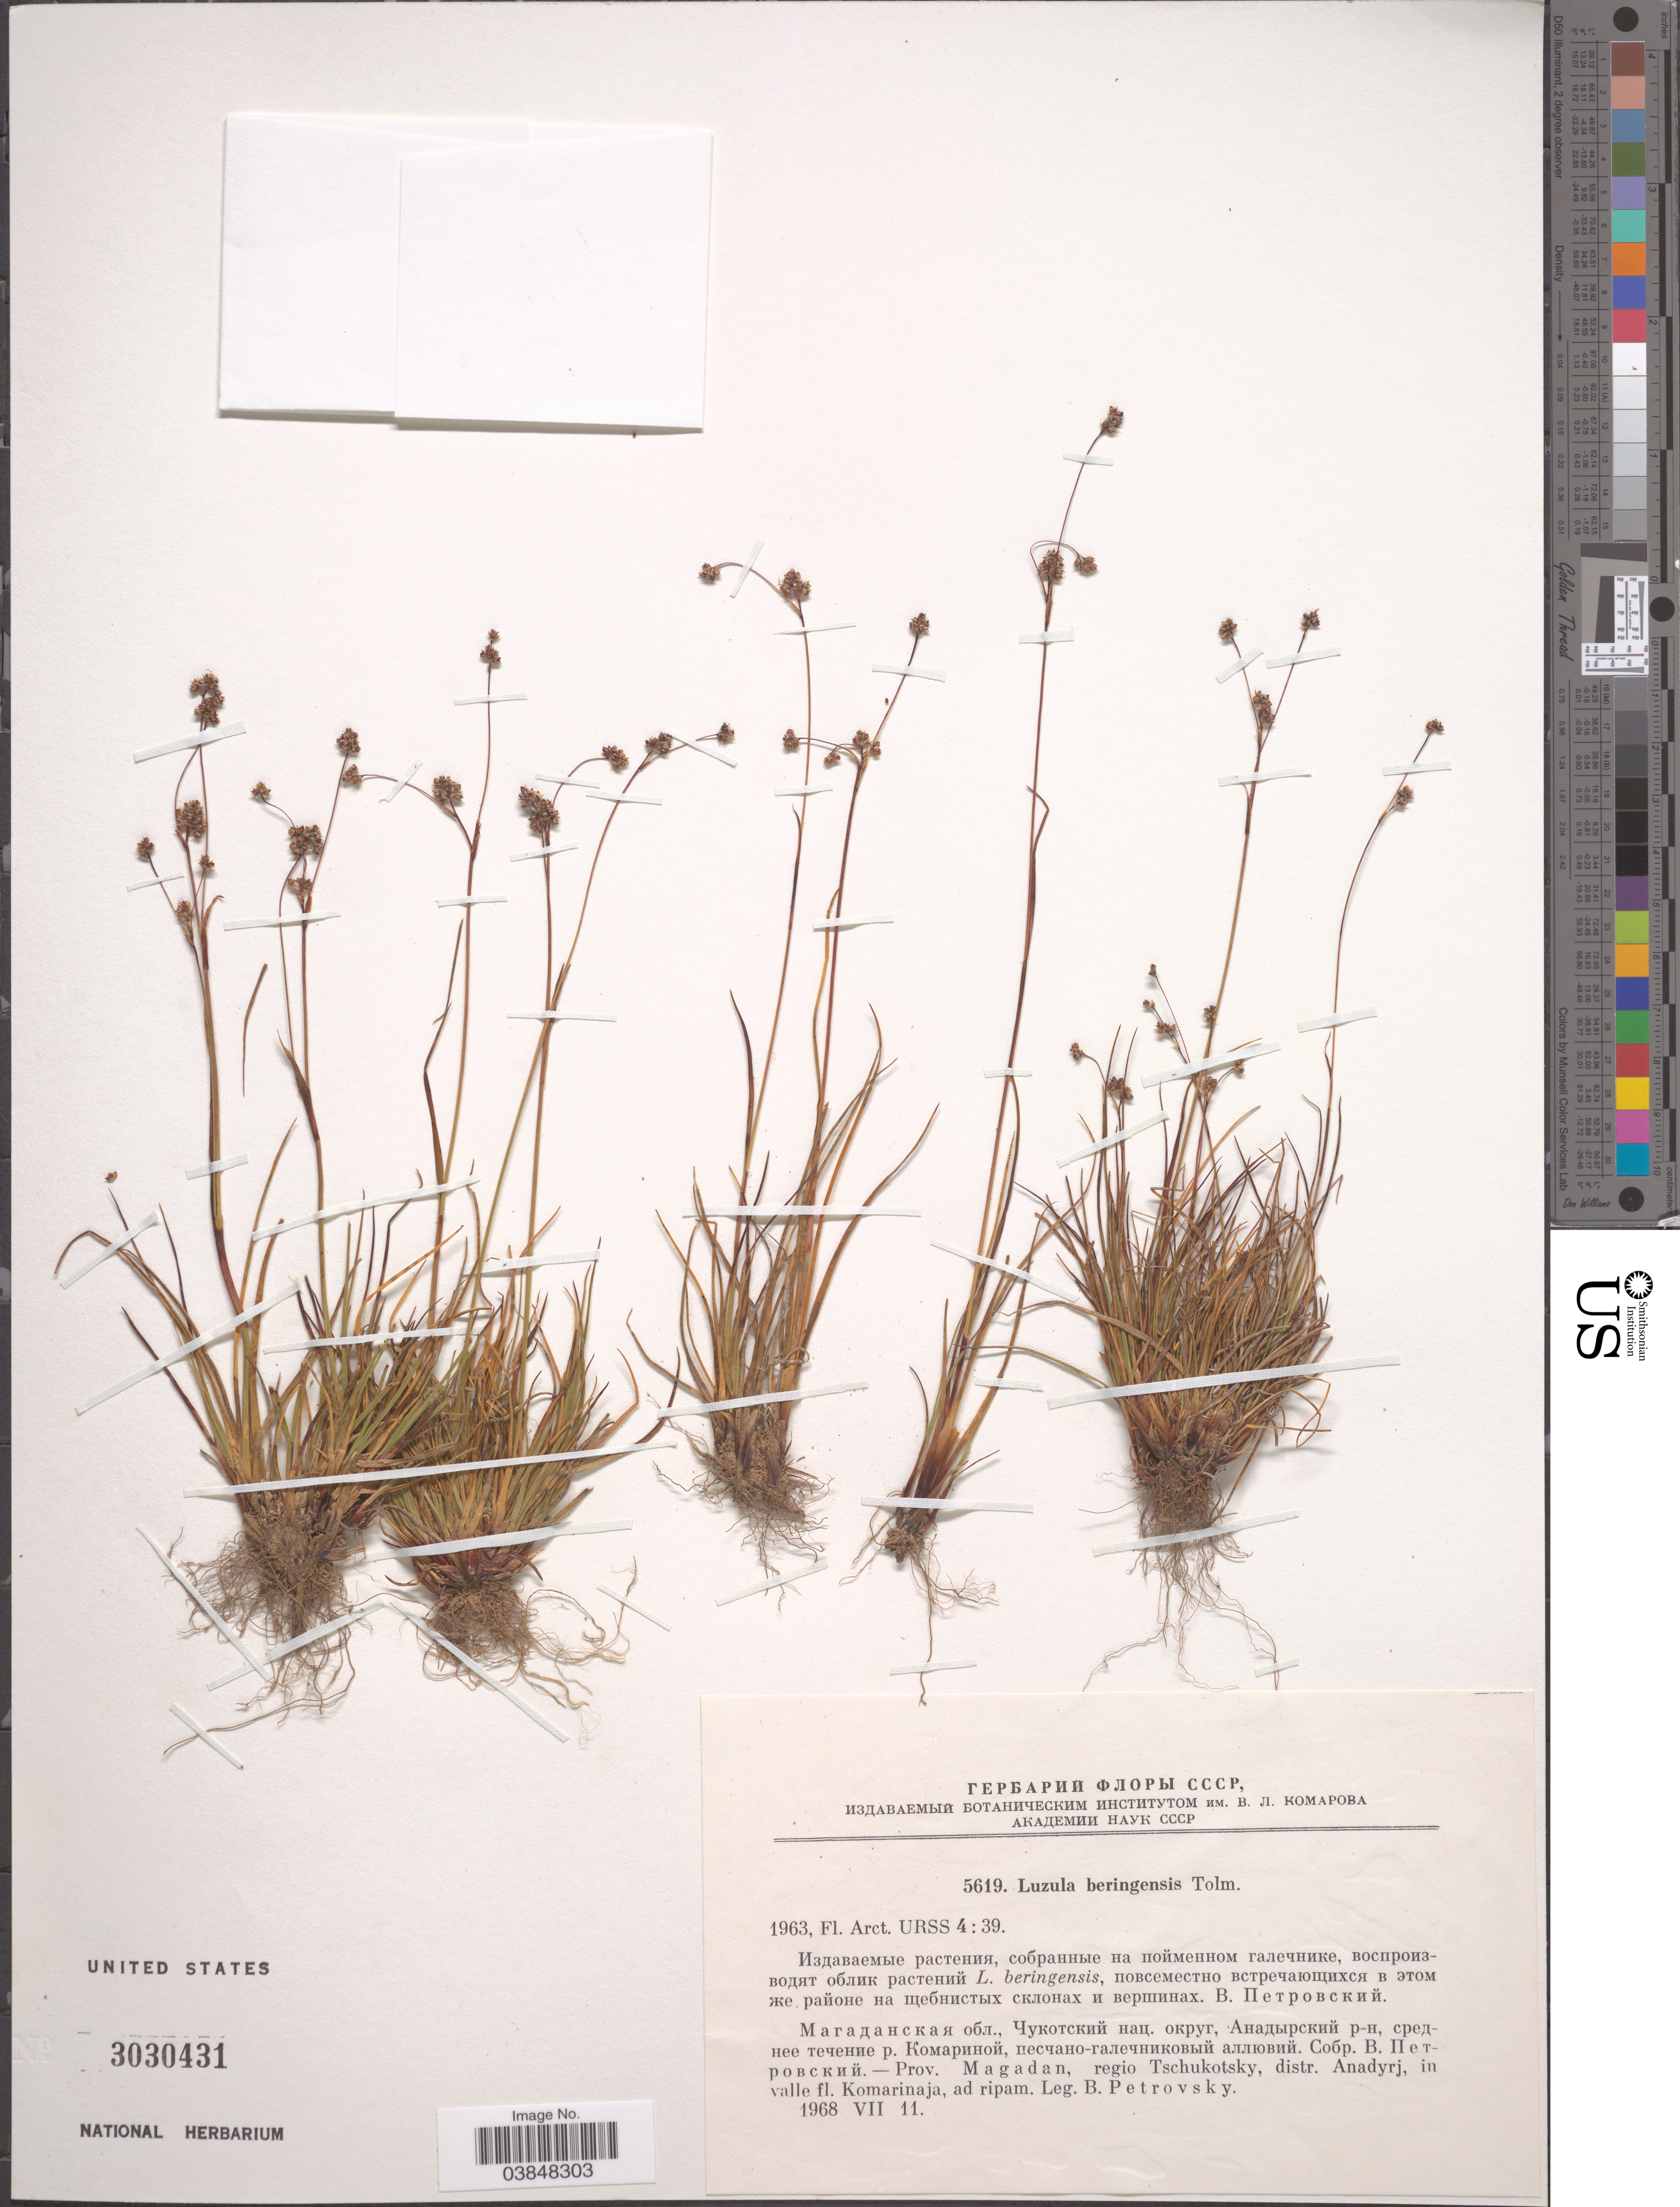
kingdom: Plantae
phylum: Tracheophyta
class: Liliopsida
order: Poales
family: Juncaceae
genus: Luzula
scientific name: Luzula beringensis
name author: Tolm.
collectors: B. Petrovsky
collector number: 5619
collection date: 1968-07-11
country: Russian Federation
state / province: Magadan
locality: Regio Tschukotsky, distr. Anadyrj, in valle fl. Komarinaja, ad ripam.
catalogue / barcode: US 3030431